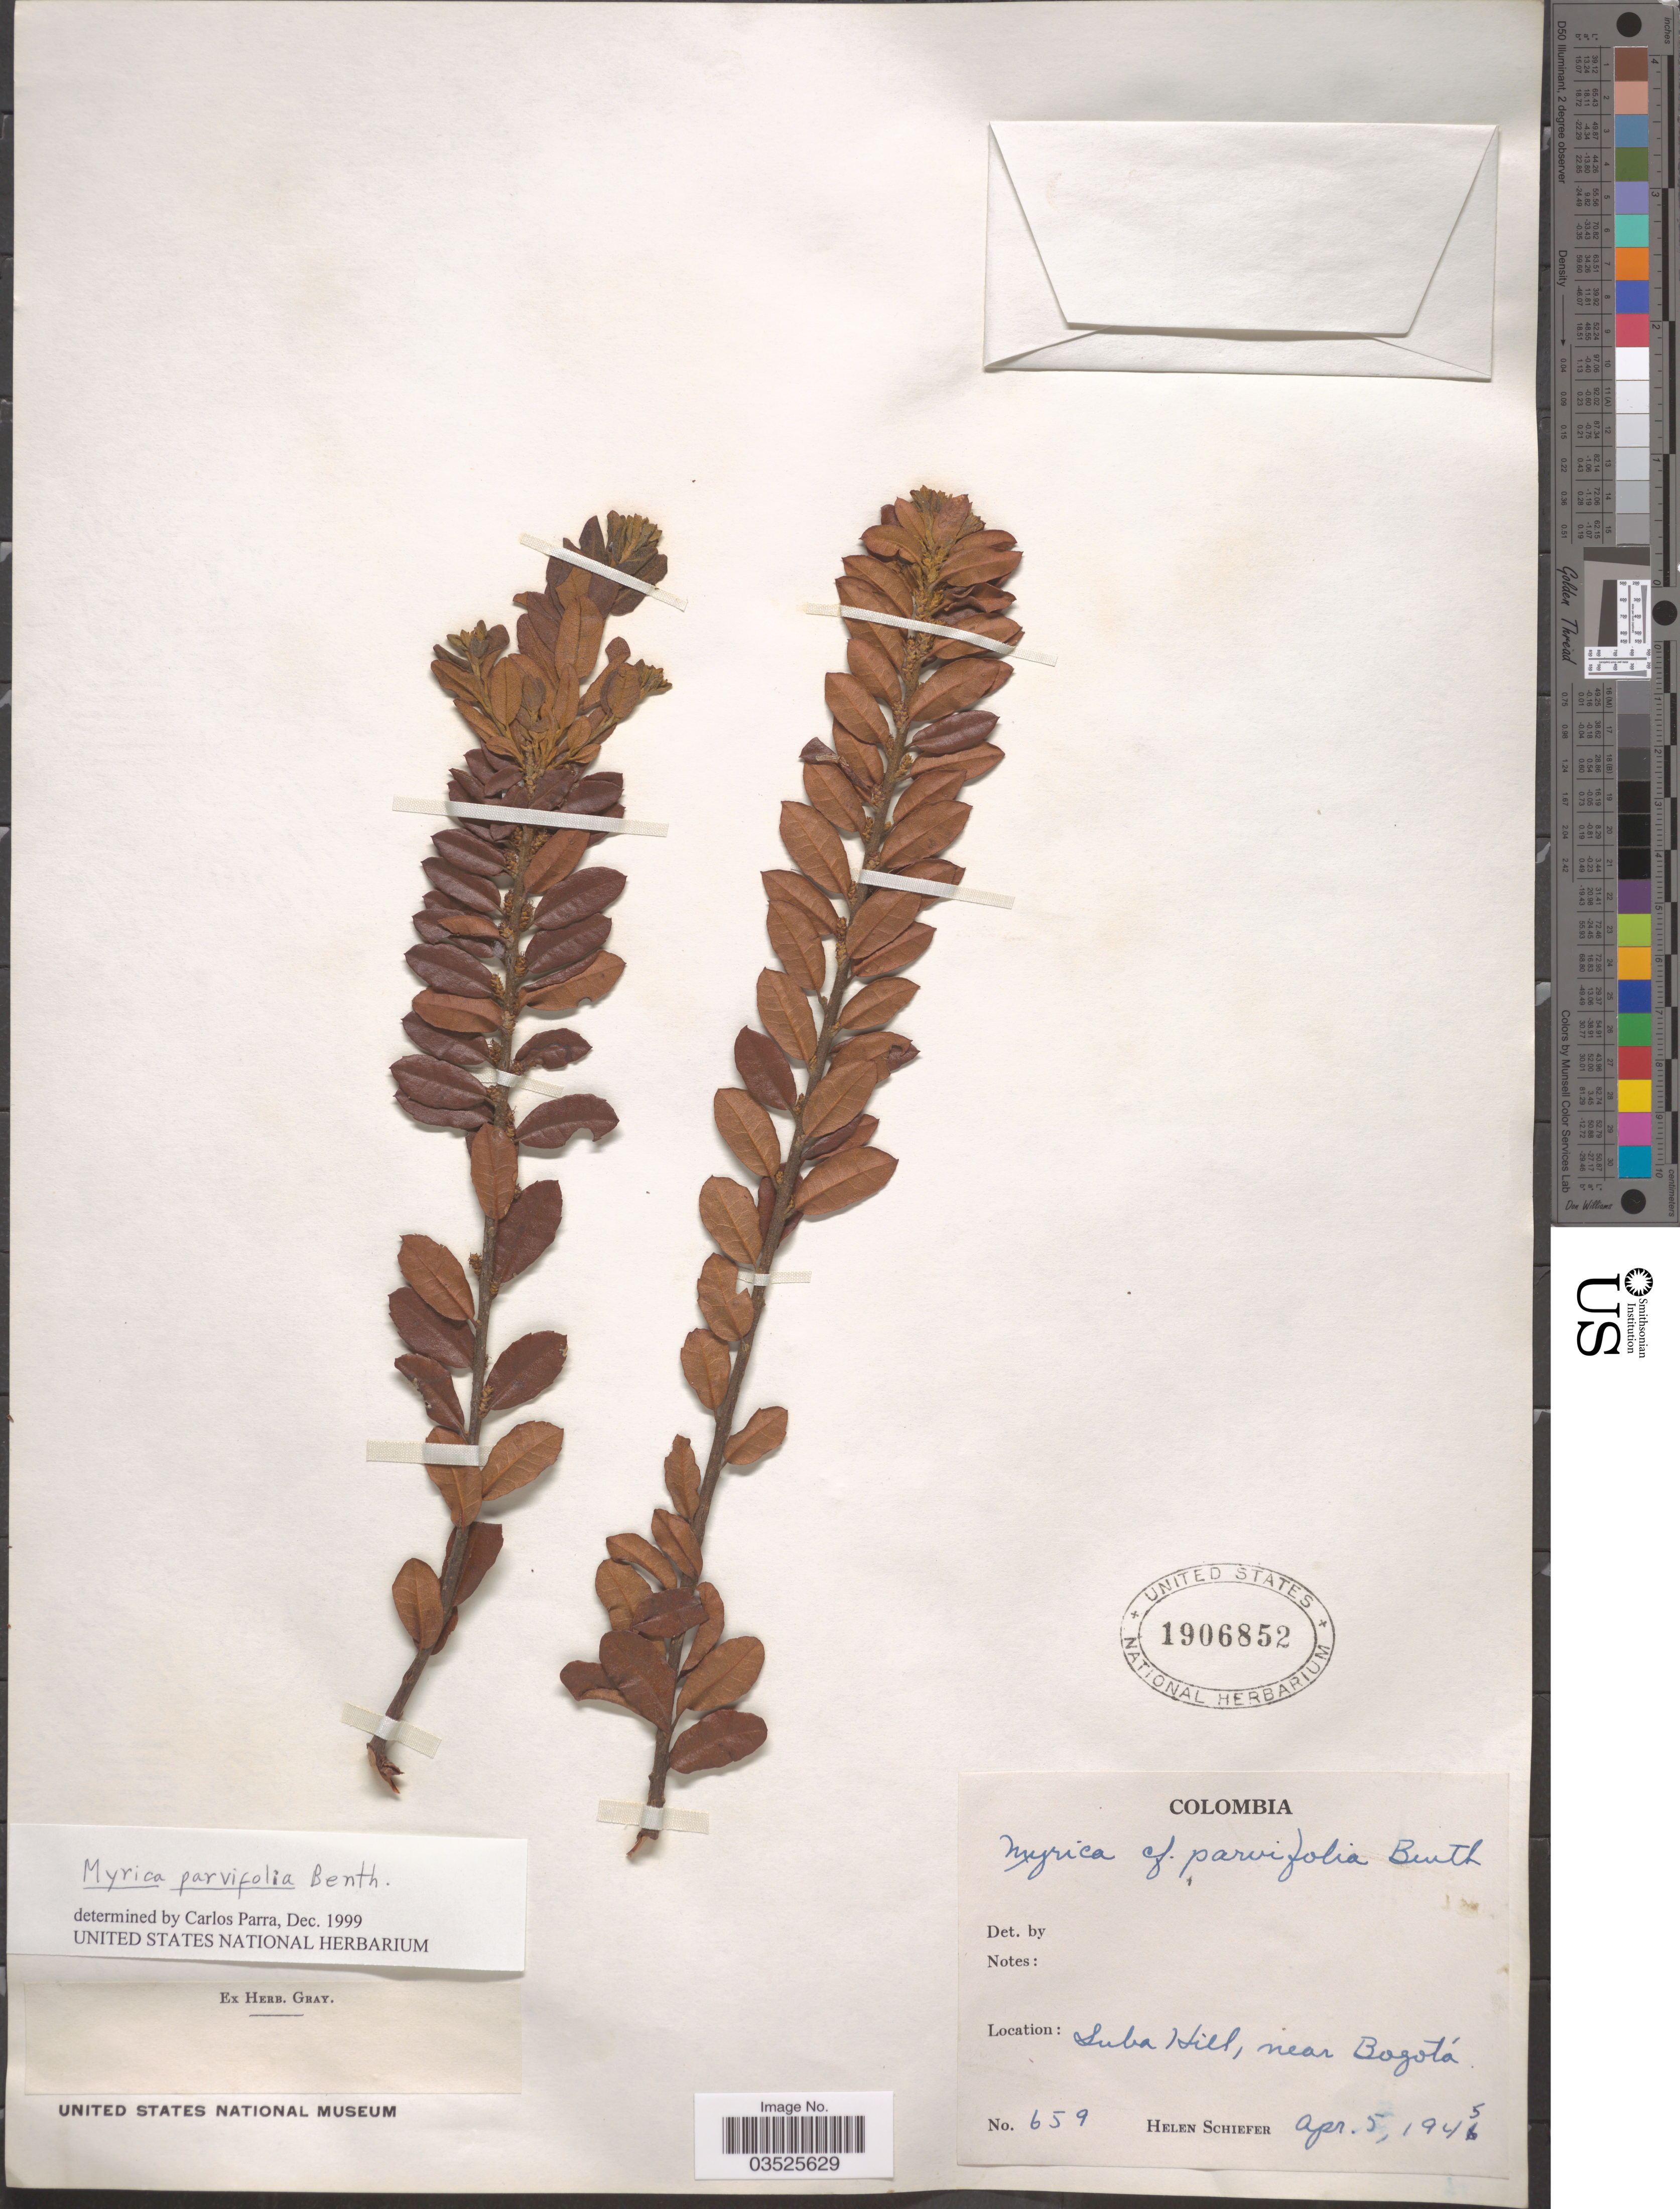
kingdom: Plantae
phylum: Tracheophyta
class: Magnoliopsida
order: Fagales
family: Myricaceae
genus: Morella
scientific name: Morella parvifolia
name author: (Benth.) Parra-Os.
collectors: H. Schiefer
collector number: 659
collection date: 1945-04-05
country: Colombia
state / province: Bogota D.C.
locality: Suba Hill, near Bogotá.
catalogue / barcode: US 1906852